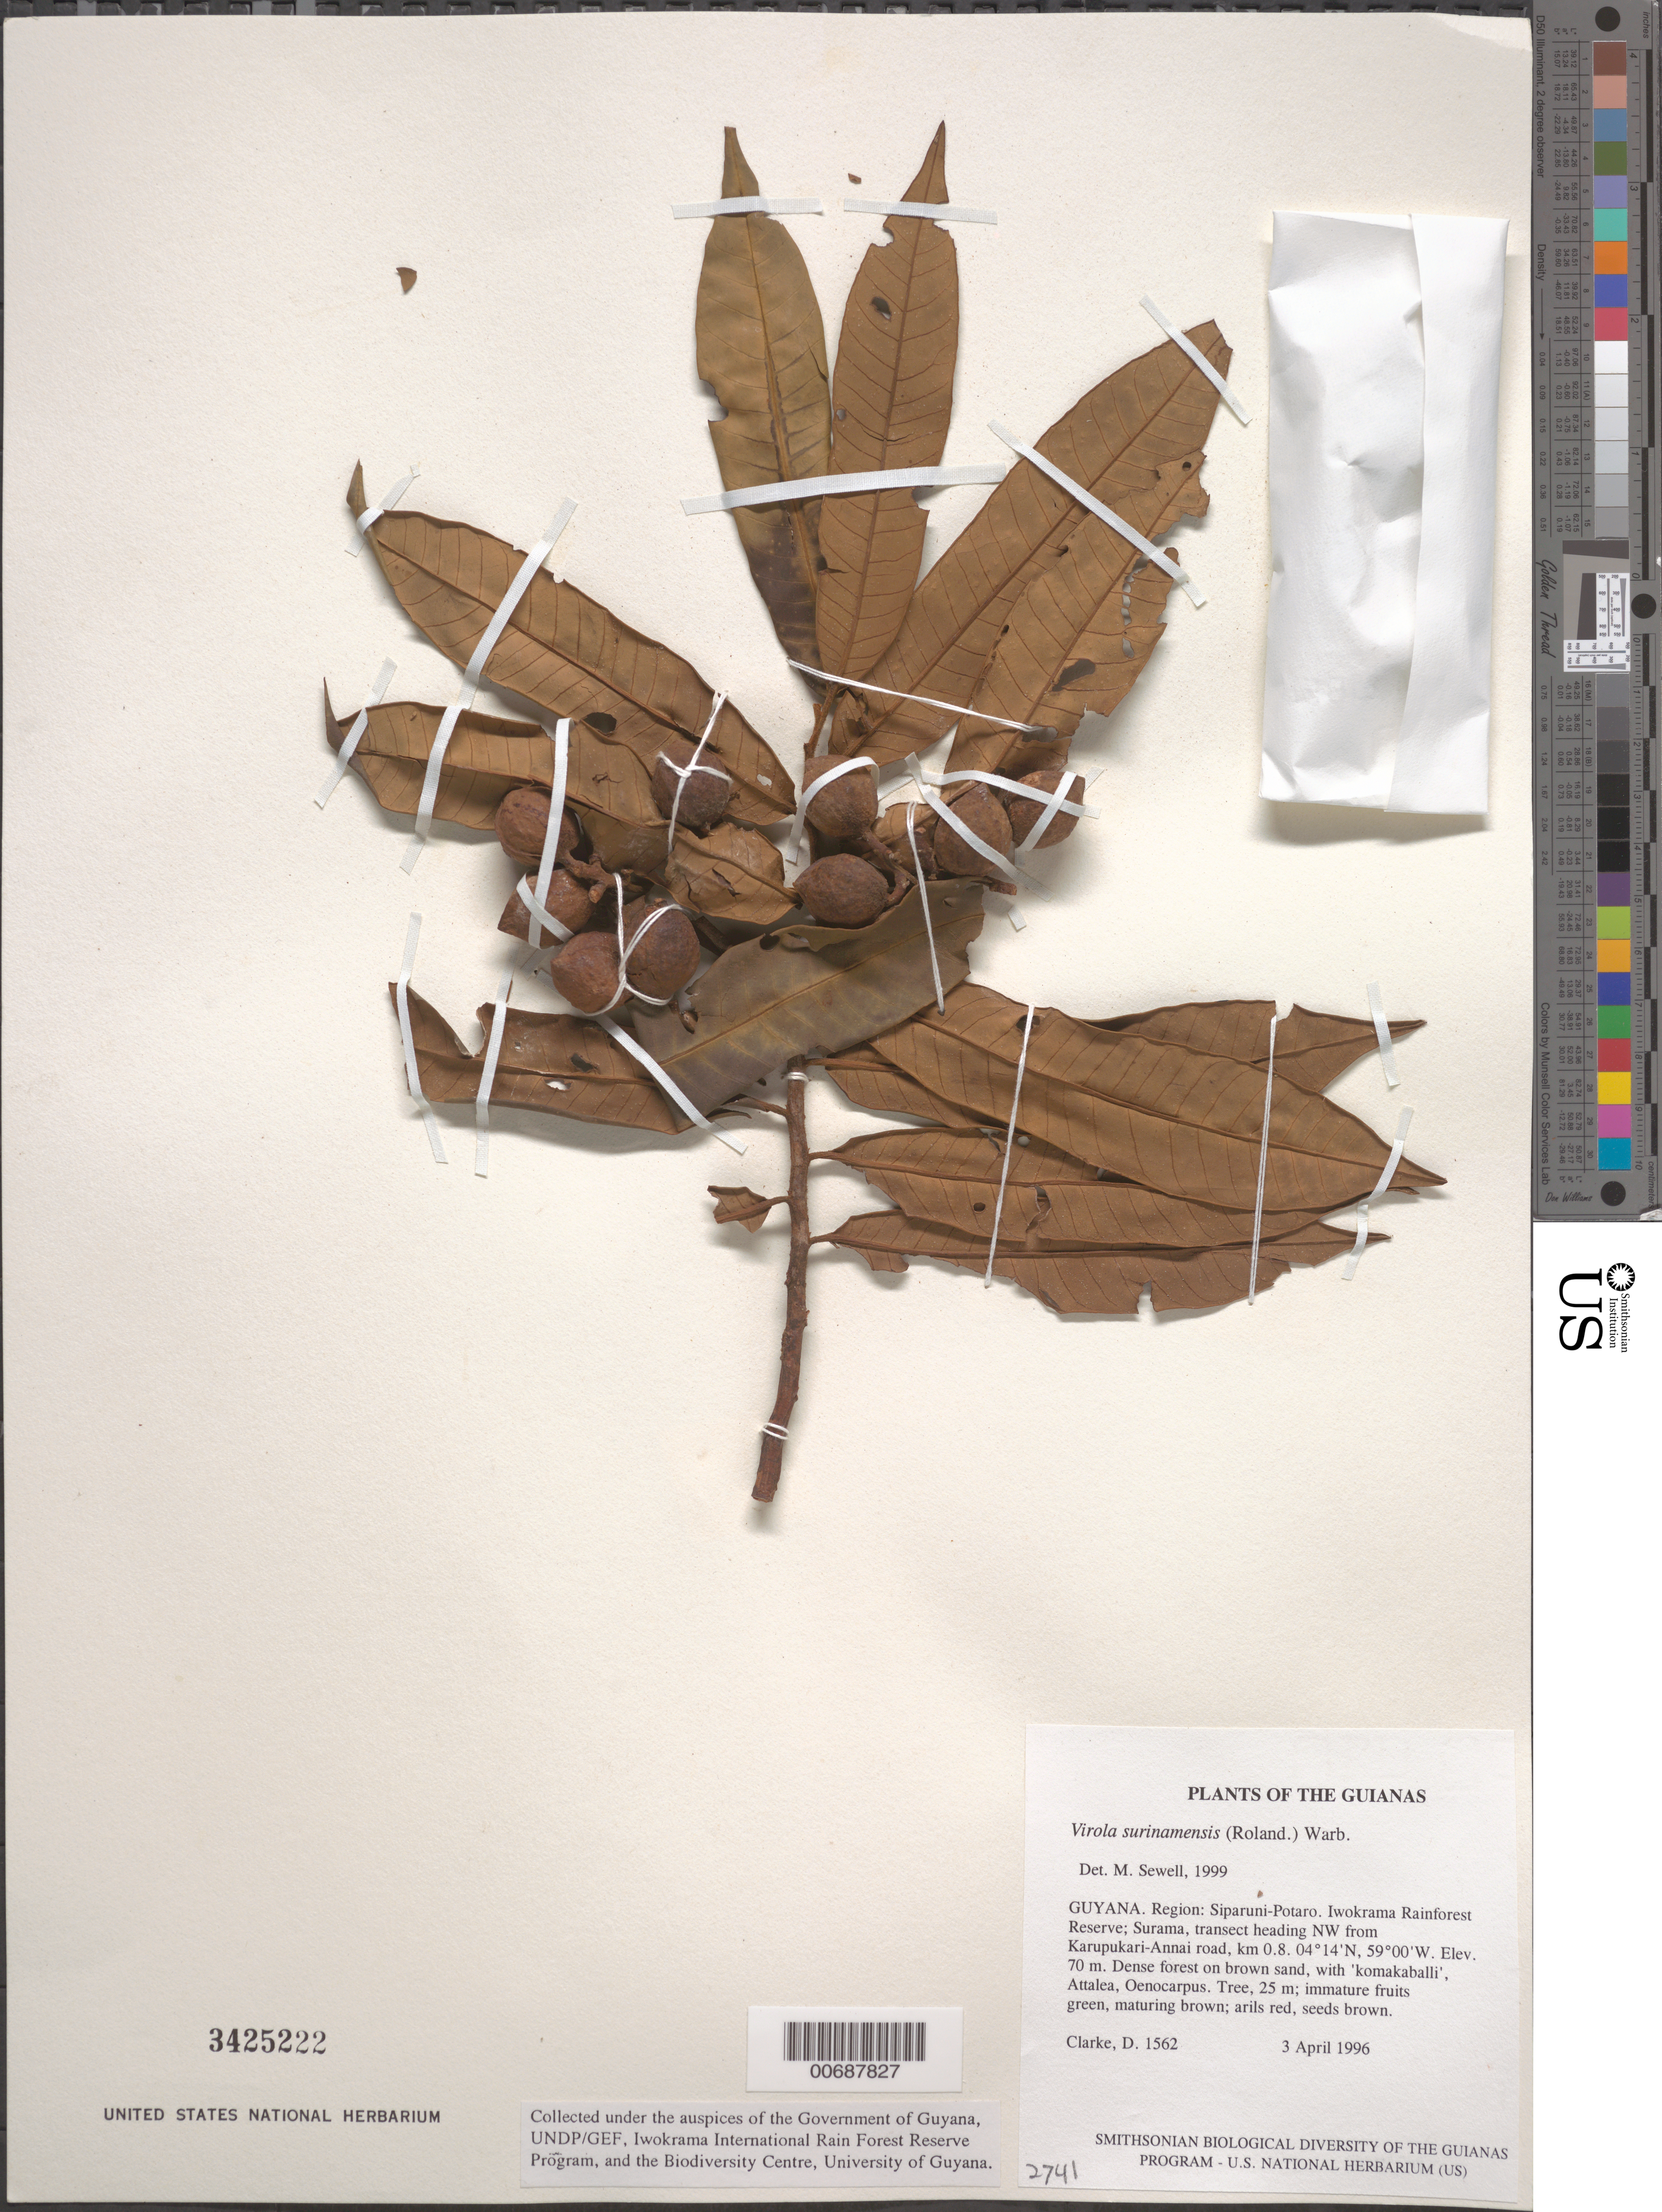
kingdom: Plantae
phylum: Tracheophyta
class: Magnoliopsida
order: Magnoliales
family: Myristicaceae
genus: Virola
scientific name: Virola surinamensis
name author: (Rol.) Warb.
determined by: Sewell, M.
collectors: H. D. Clarke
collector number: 1562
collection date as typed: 3 April 1996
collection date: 1996-04-03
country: Guyana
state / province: Potaro-Siparuni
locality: Iwokrama Rainforest Reserve; Surama, transect heading NW from Karupukari-Annai road, km 0.8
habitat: Dense forest on brown sand, with 'komakaballi', Attalea, Oenocarpus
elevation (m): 70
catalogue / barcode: US 3425222